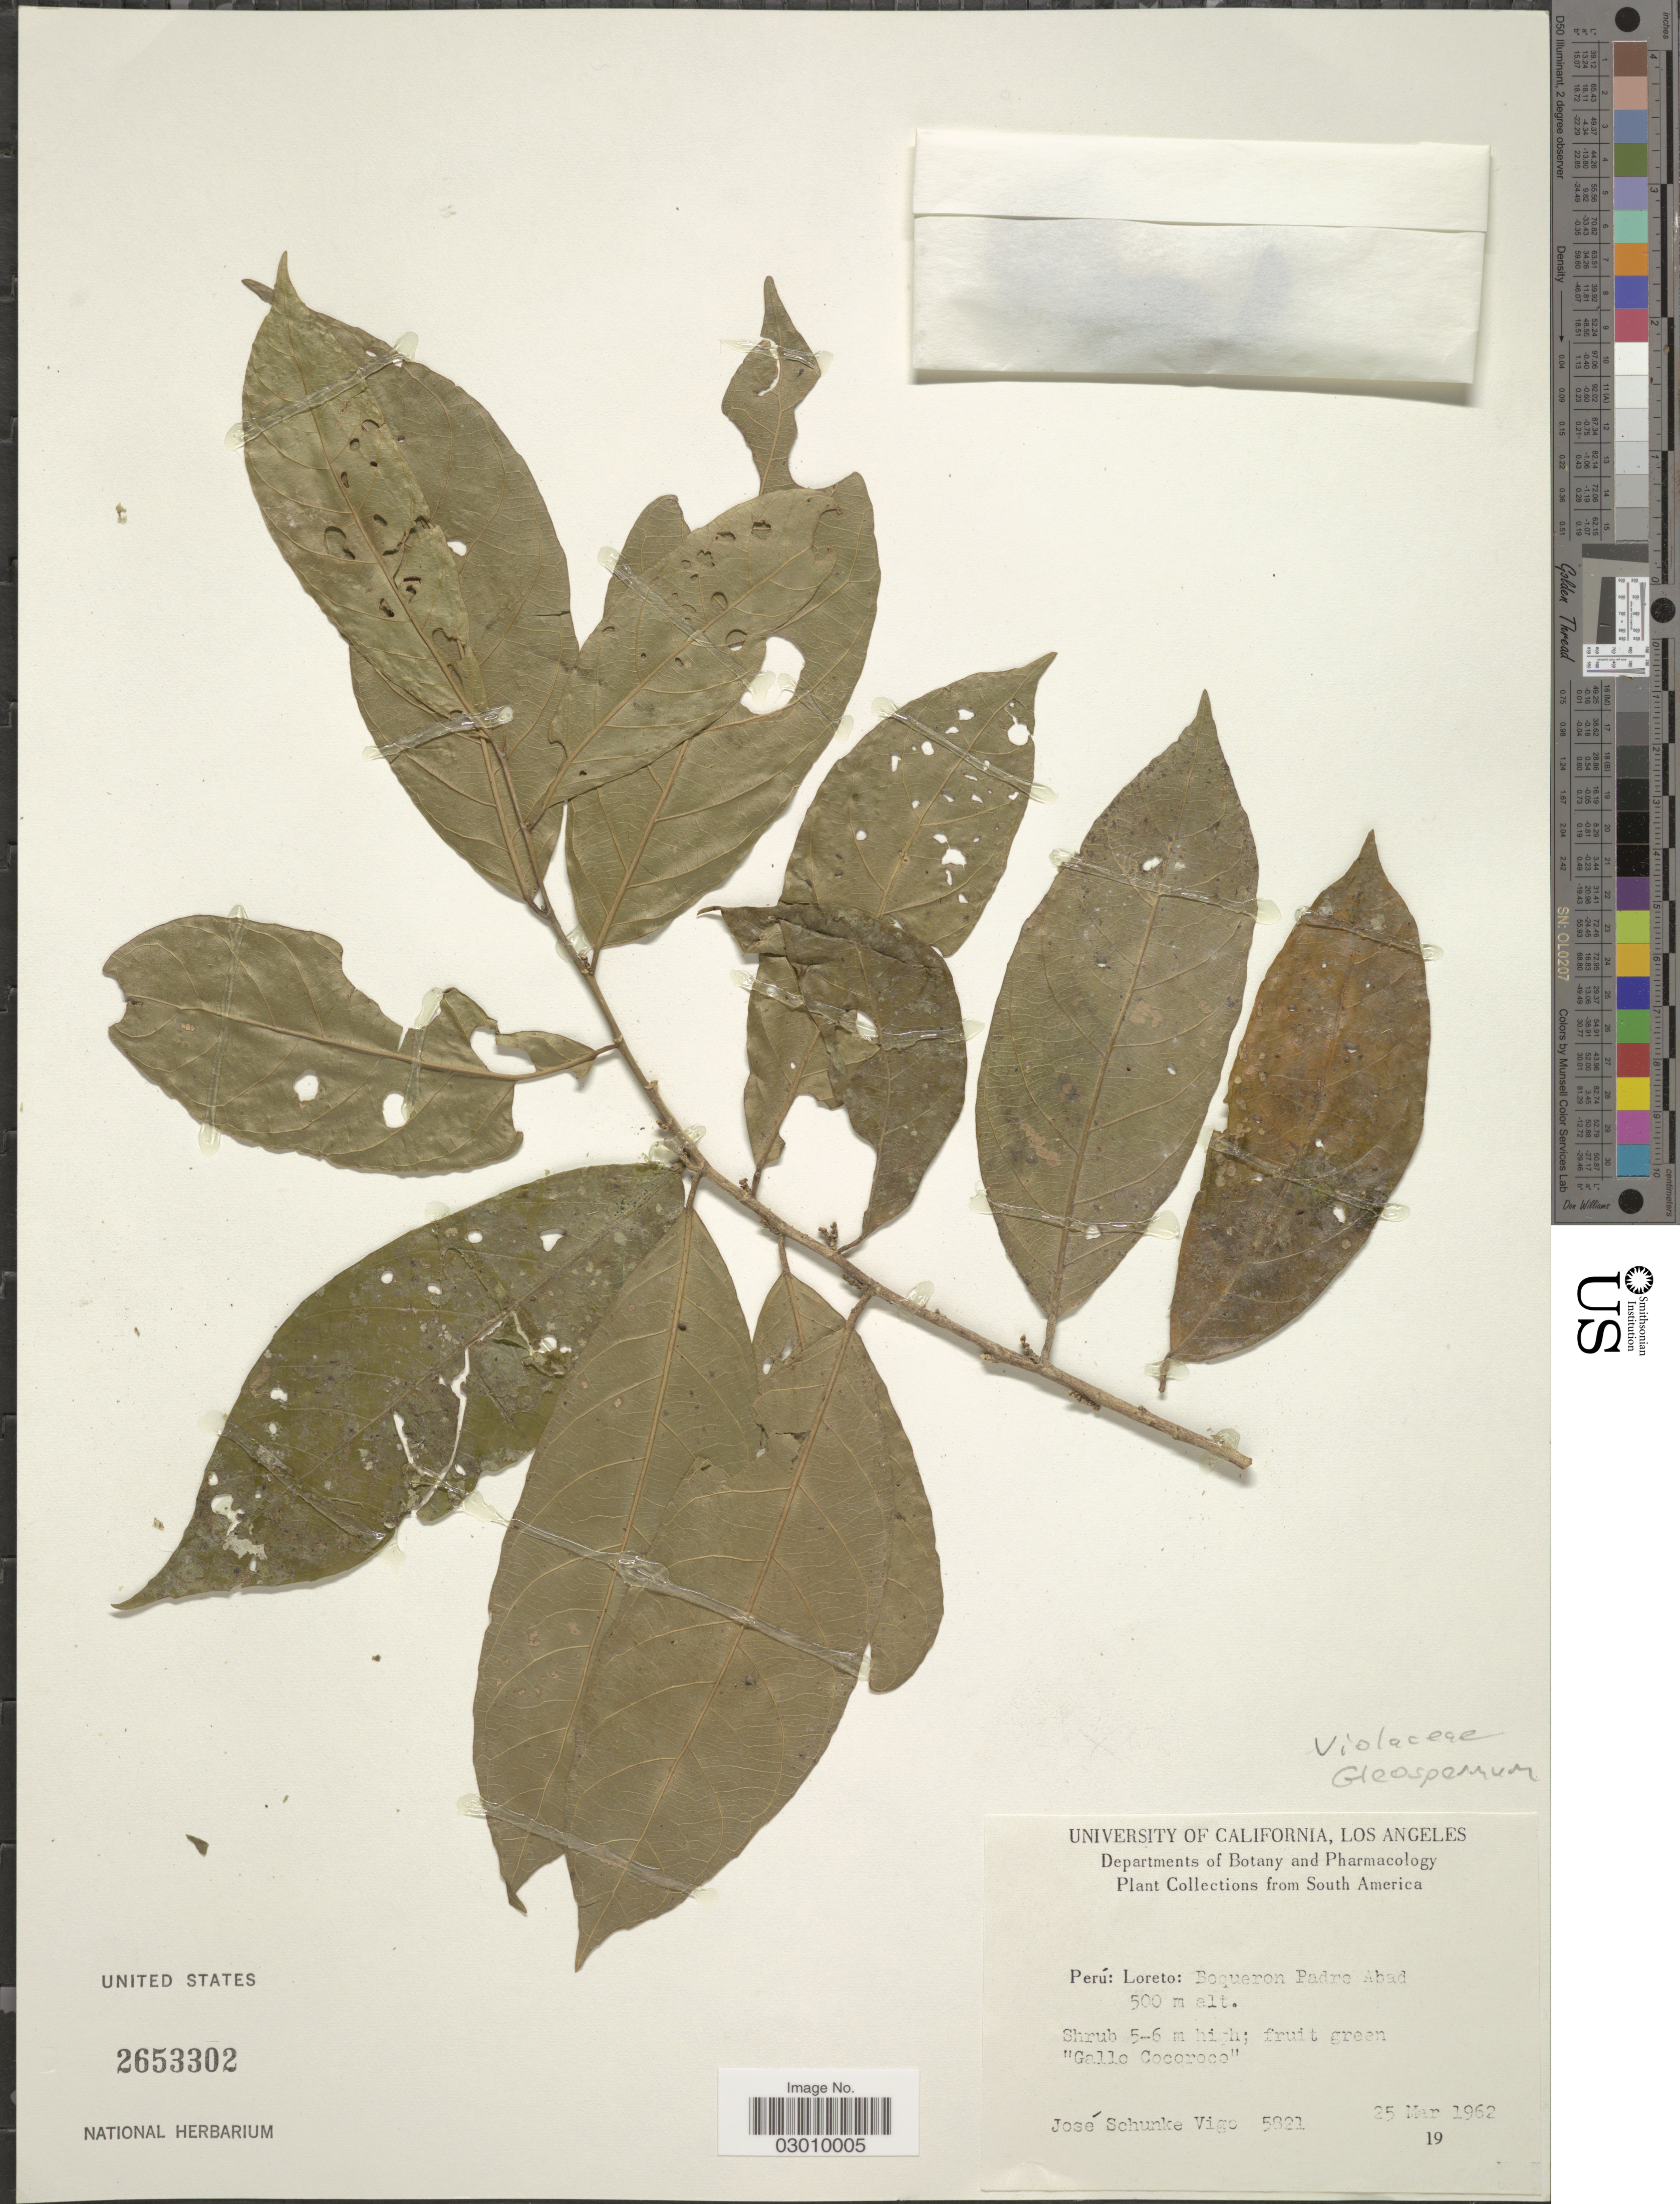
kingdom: Plantae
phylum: Tracheophyta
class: Magnoliopsida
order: Malpighiales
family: Violaceae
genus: Gloeospermum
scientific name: Gloeospermum sp.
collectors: J. Schunke Vigo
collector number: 5821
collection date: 1962-03-25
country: Peru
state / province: Loreto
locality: Boqueron Padre Abad.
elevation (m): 500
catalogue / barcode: US 2653302